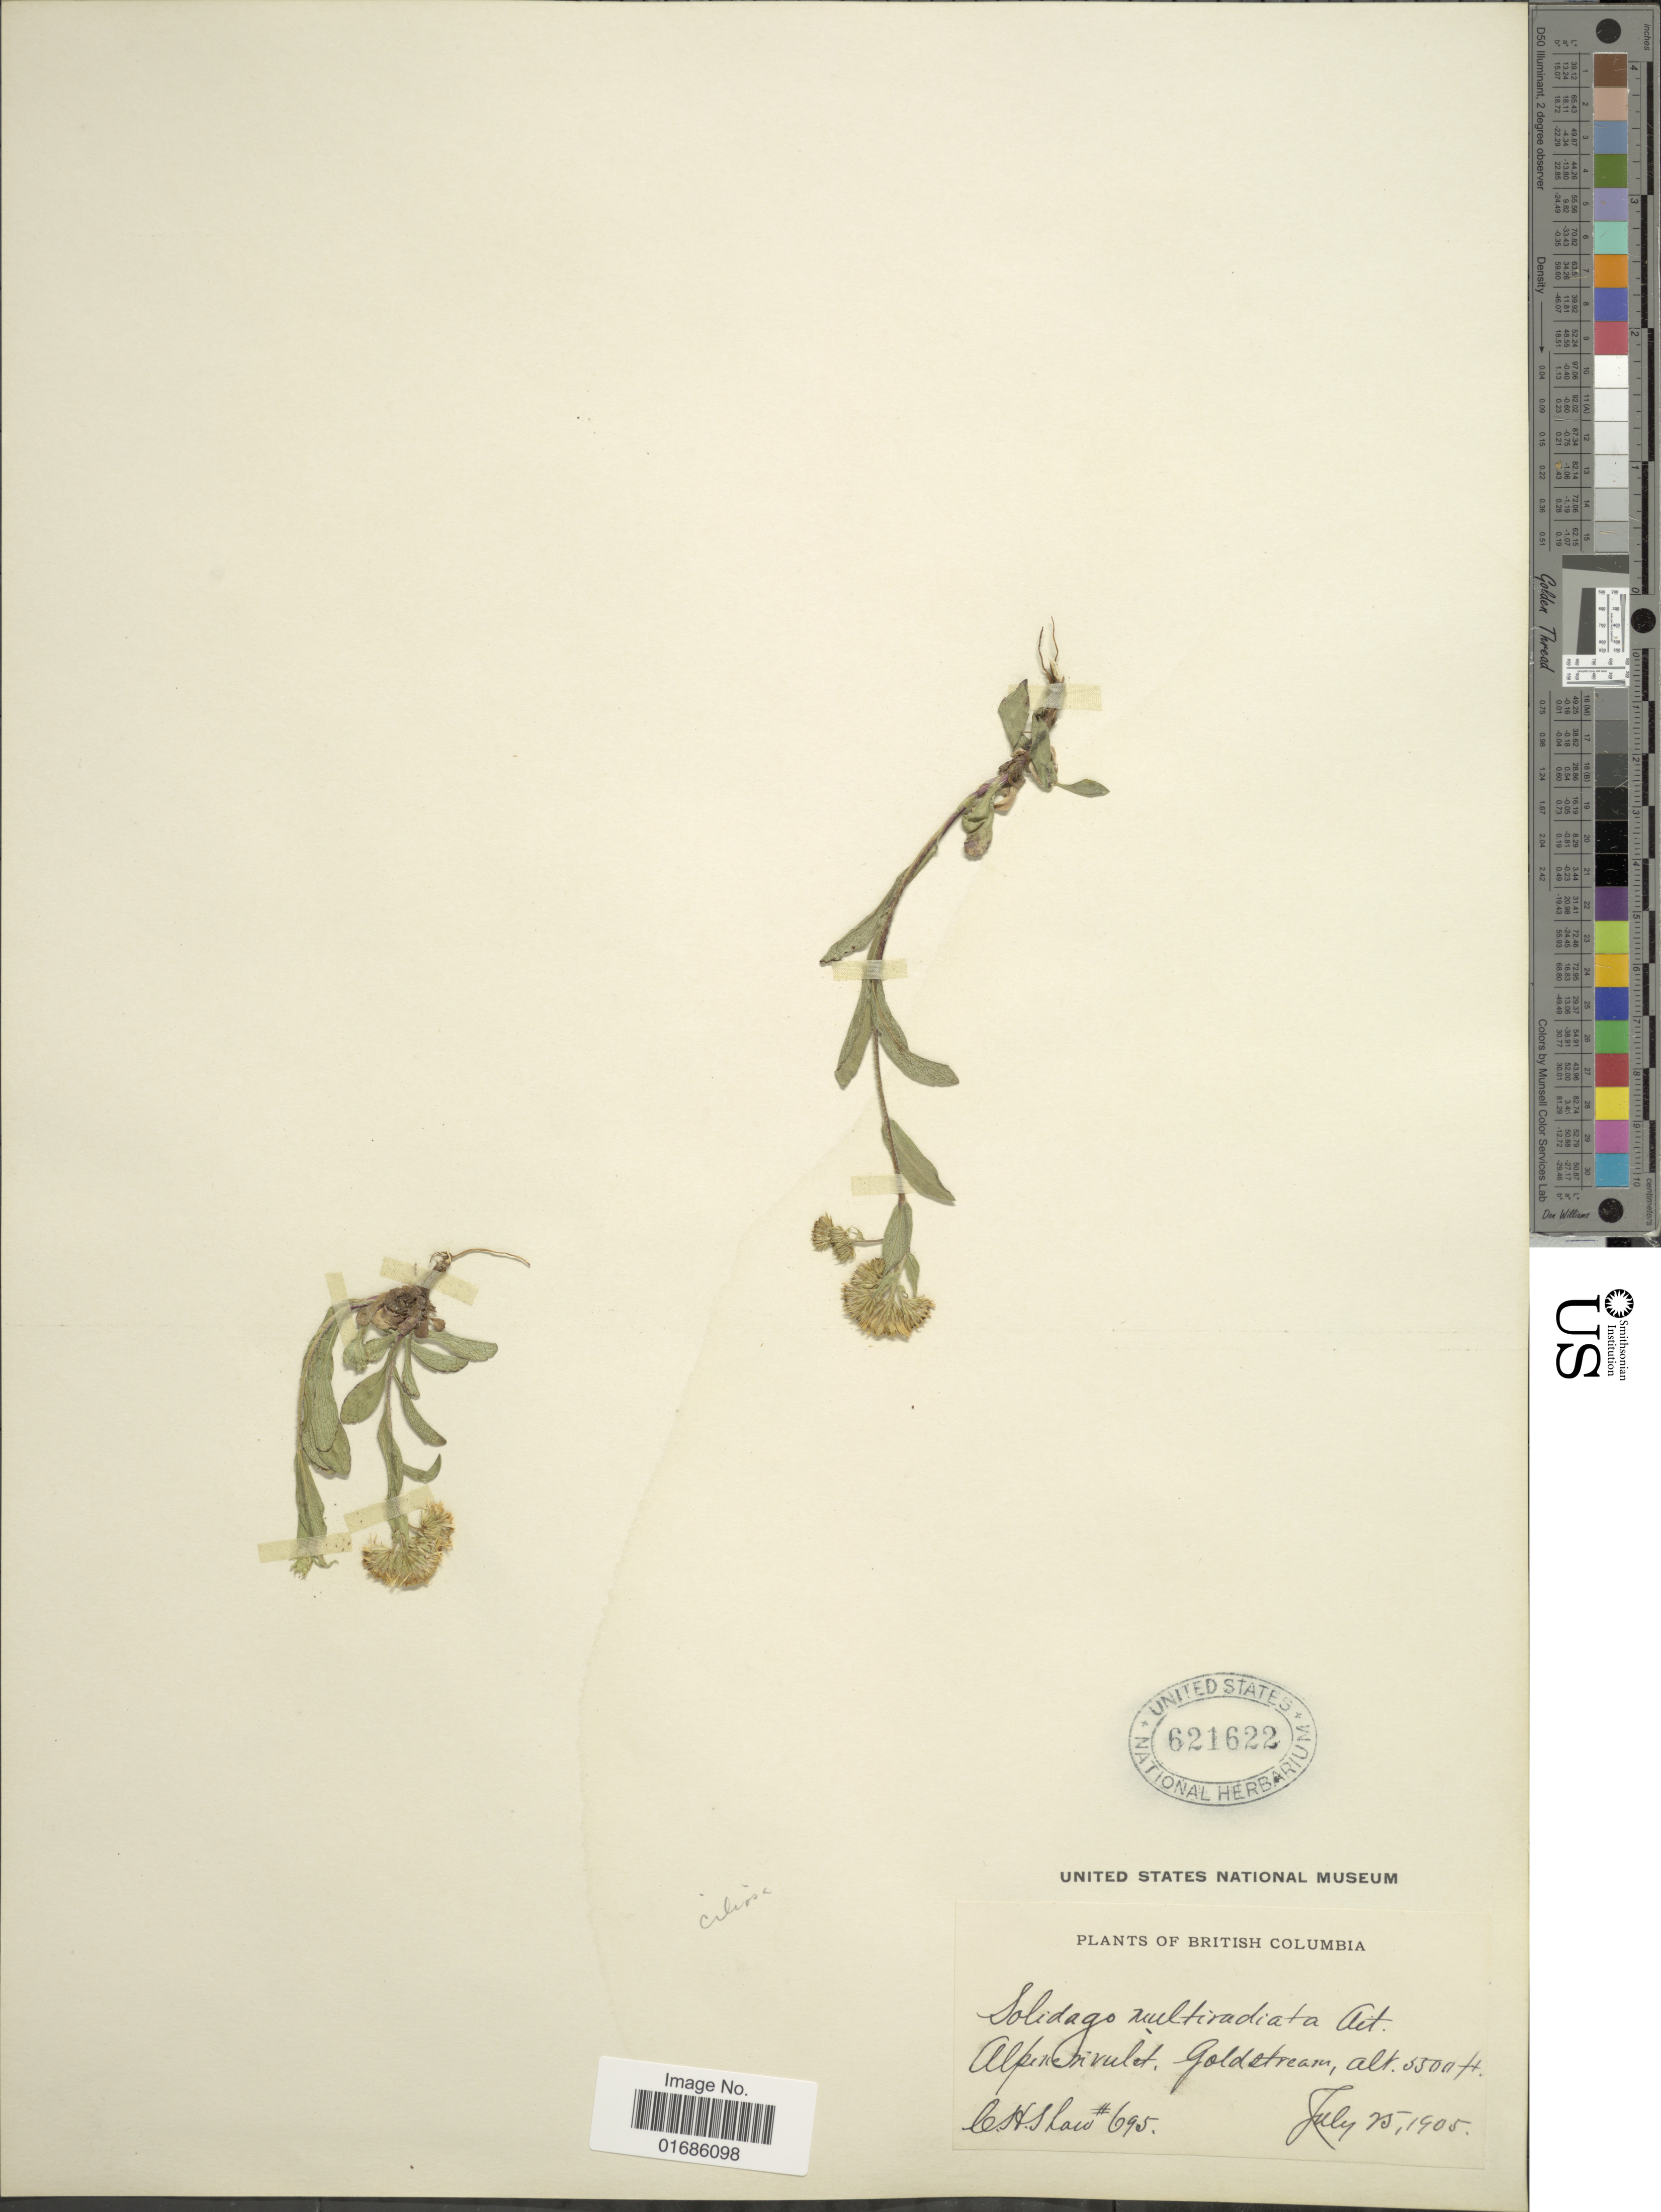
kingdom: Plantae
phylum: Tracheophyta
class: Magnoliopsida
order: Asterales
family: Asteraceae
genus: Solidago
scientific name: Solidago ciliosa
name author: Greene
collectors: C. H. Shaw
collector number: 695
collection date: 1905-07-25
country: Canada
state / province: British Columbia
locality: Alpine rivulet, Goldstream.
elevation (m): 1067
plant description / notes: Precise locality edit: Corrected "Alpine nivulet, Goldstream" to "Alpine rivulet, Goldstream."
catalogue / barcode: US 621622